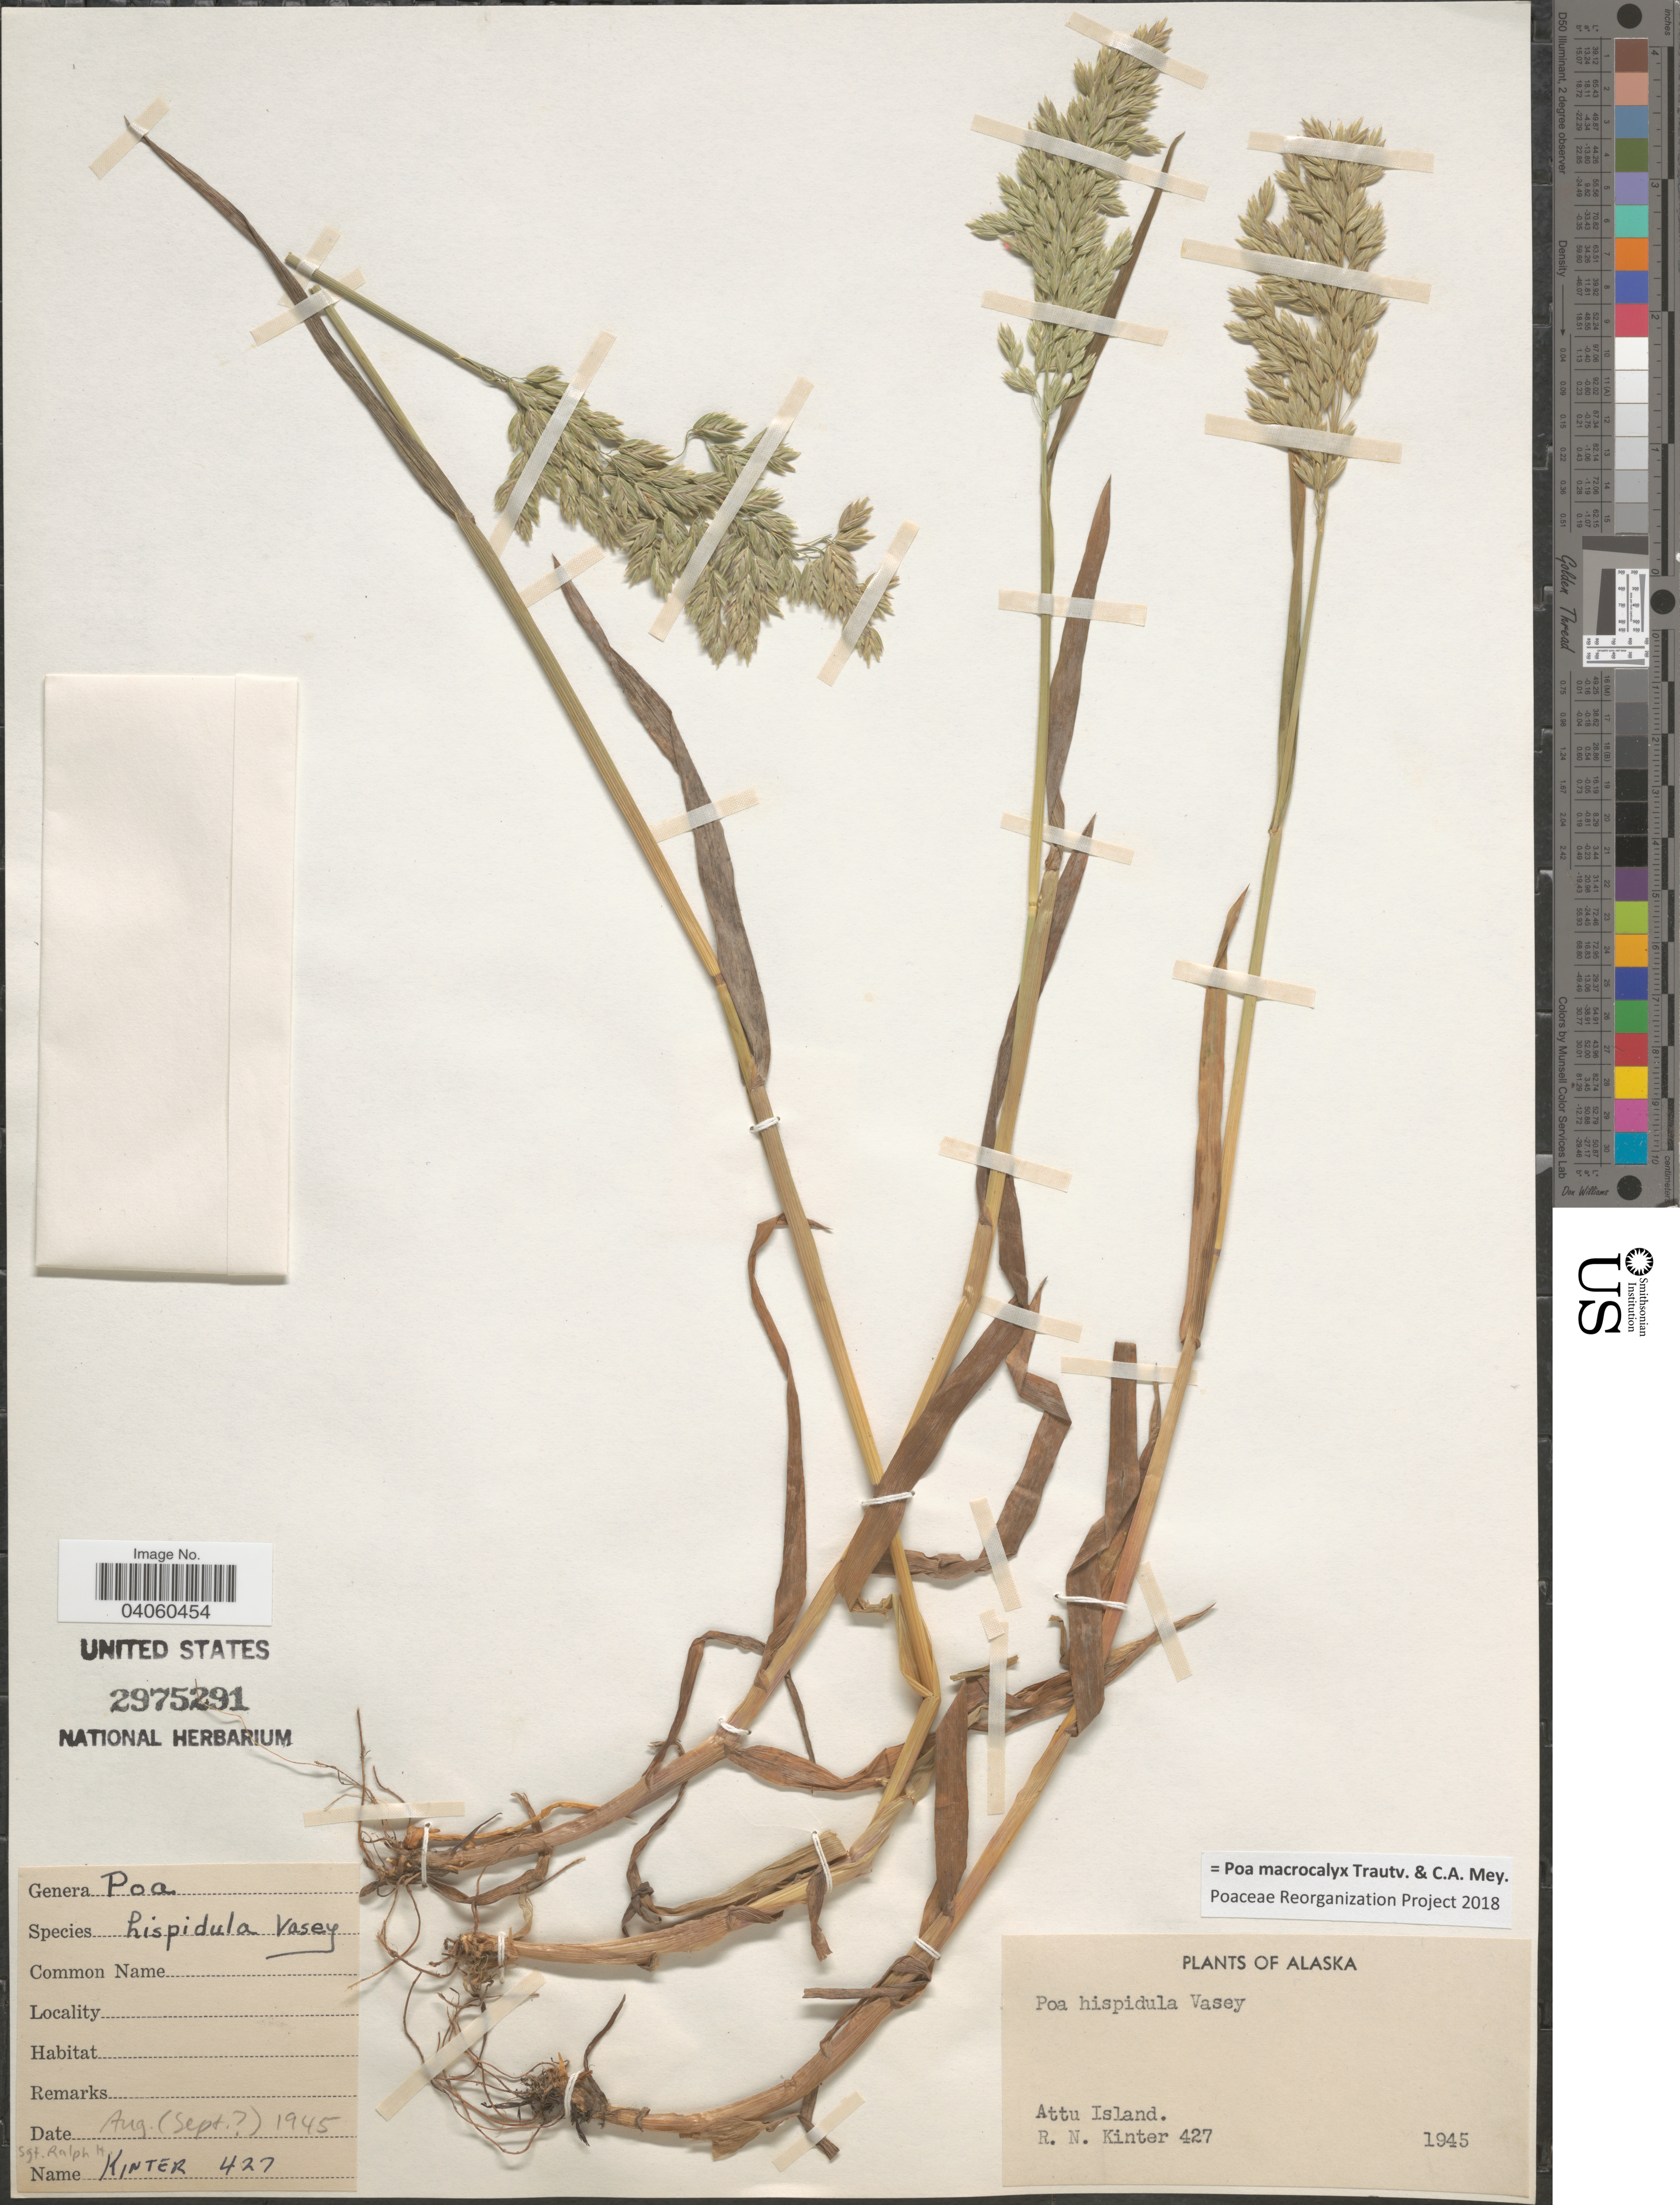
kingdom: Plantae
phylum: Tracheophyta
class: Liliopsida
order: Poales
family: Poaceae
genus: Poa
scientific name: Poa macrocalyx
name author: Trautv. & C.A. Mey.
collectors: R. Kinter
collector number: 427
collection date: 1945-08/1945-09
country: United States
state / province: Alaska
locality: Attu Island.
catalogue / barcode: US 2975291